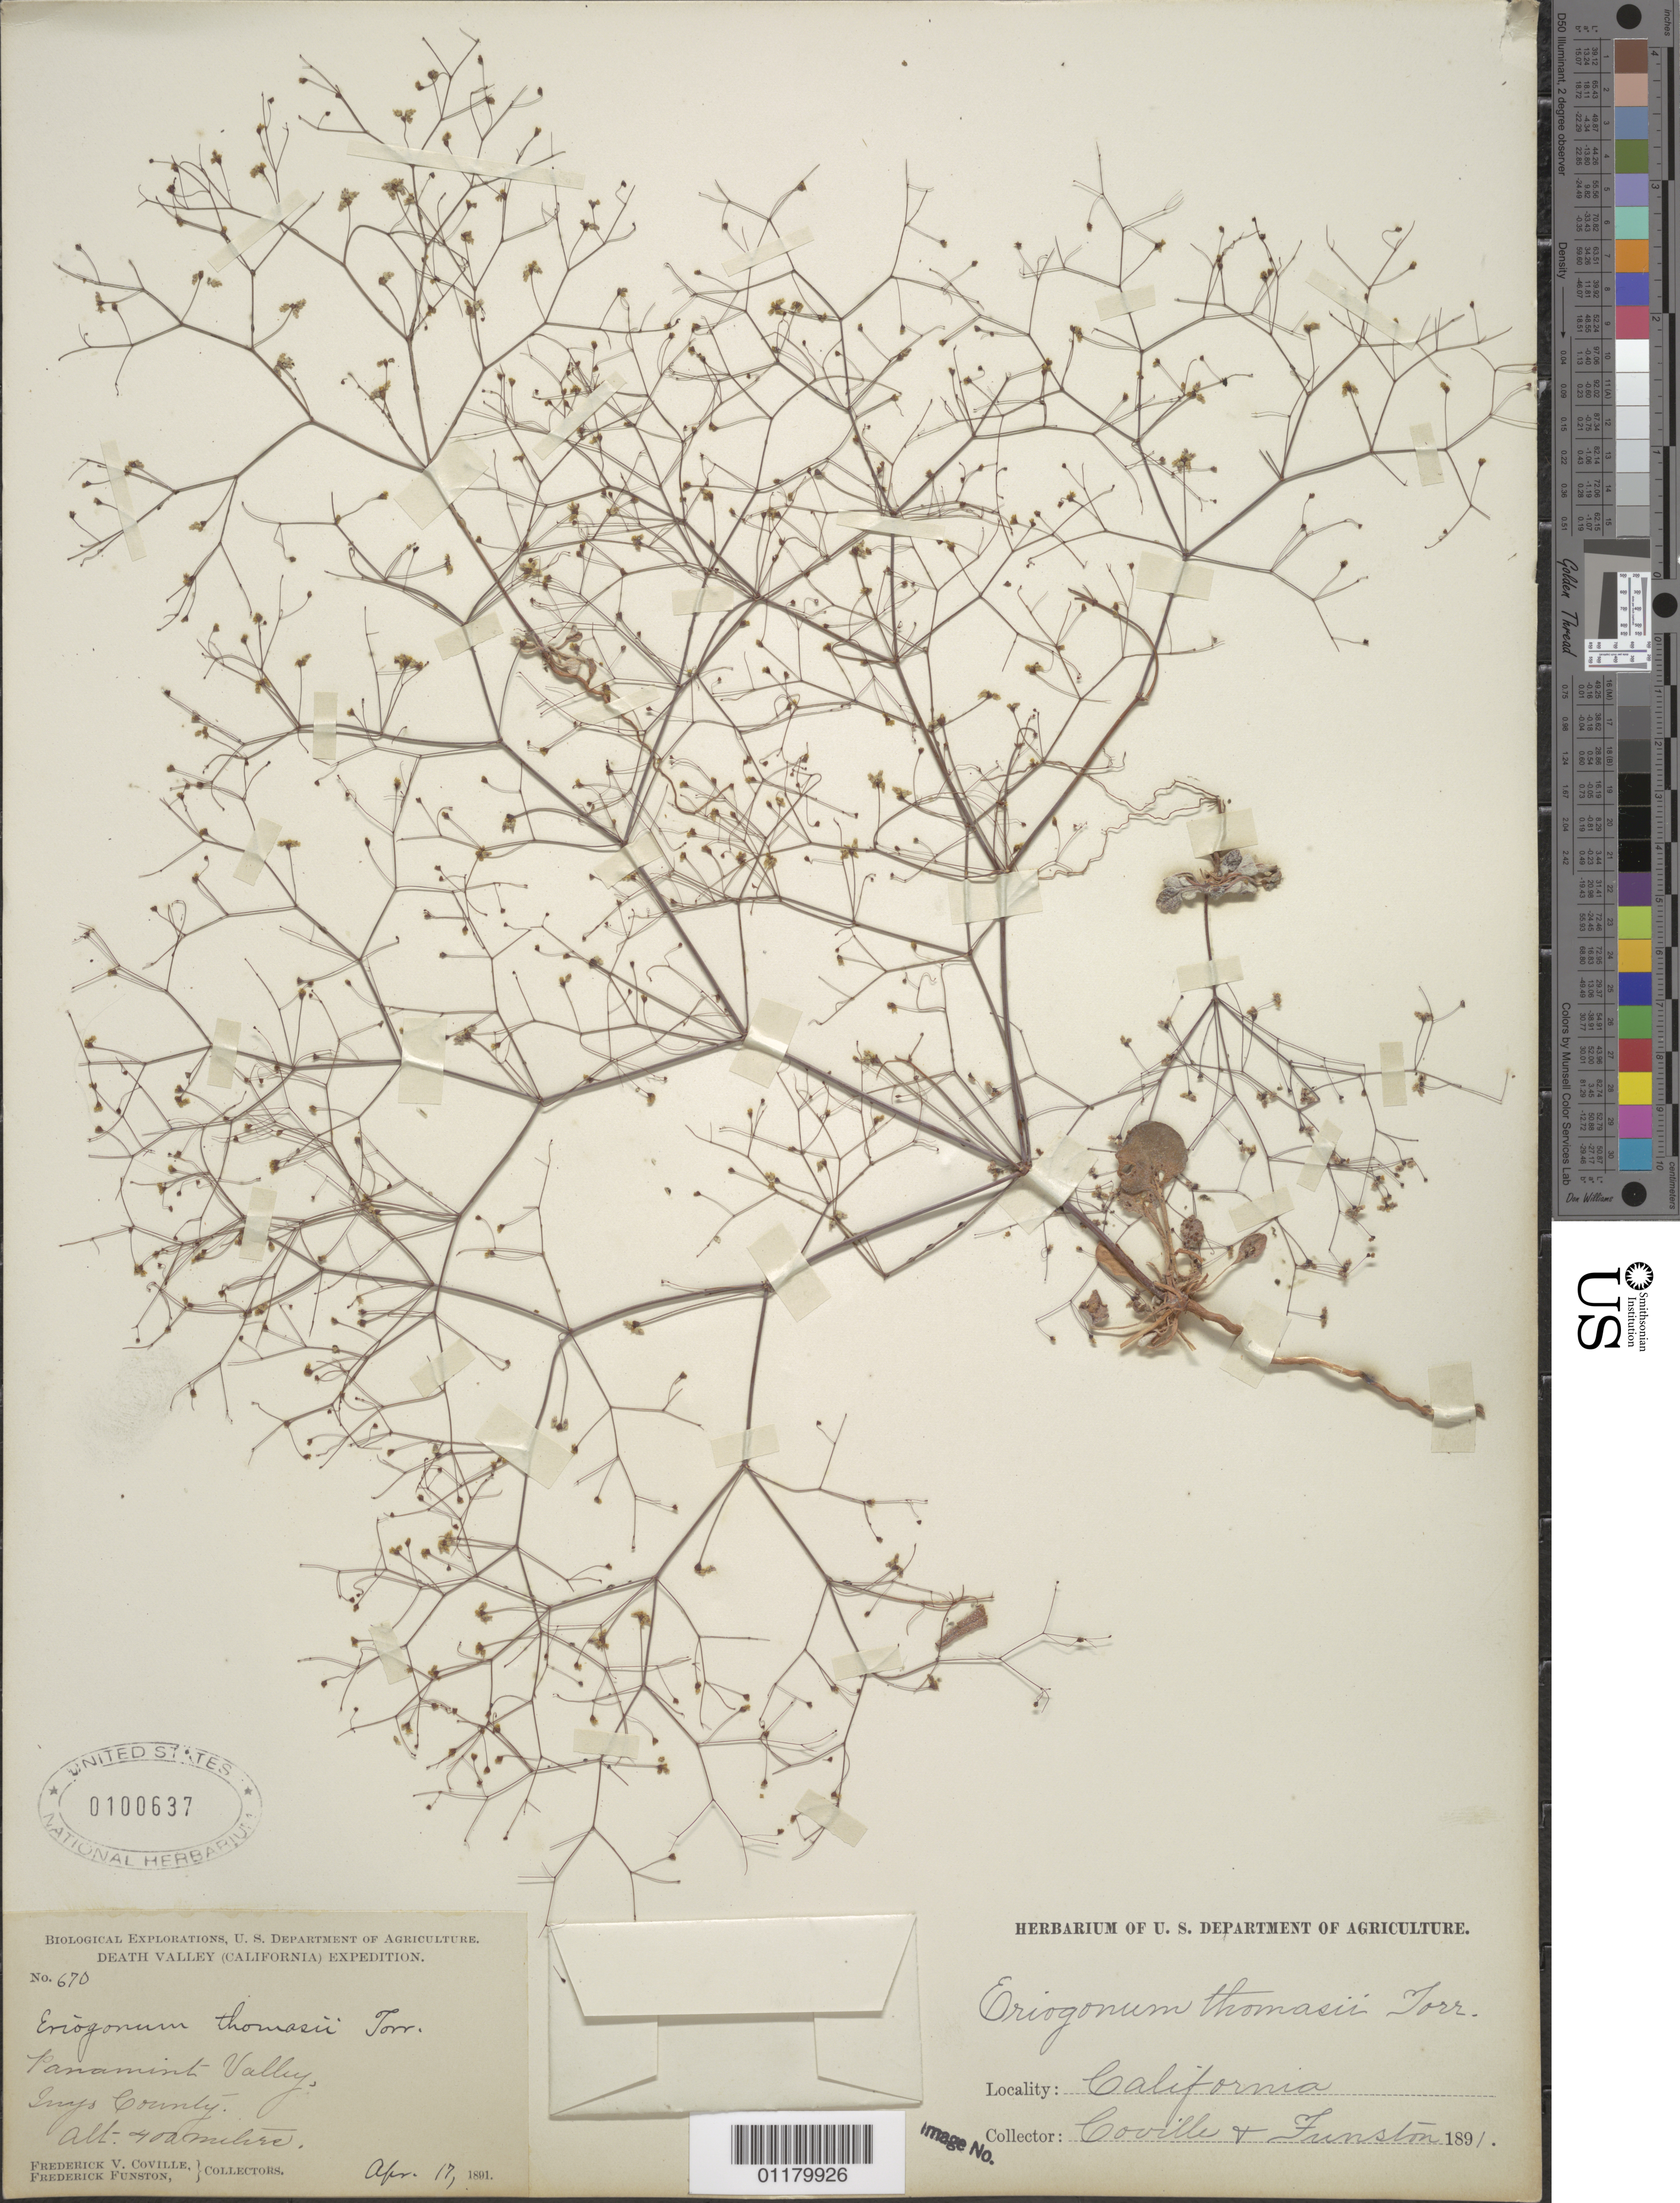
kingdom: Plantae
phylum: Tracheophyta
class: Magnoliopsida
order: Caryophyllales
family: Polygonaceae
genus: Eriogonum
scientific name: Eriogonum thomasii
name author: Torr.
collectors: F. V. Coville & F. Funston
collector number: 670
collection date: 1891-04-17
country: United States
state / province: California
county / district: Inyo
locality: Panamint Valley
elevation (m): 400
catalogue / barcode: US 100637